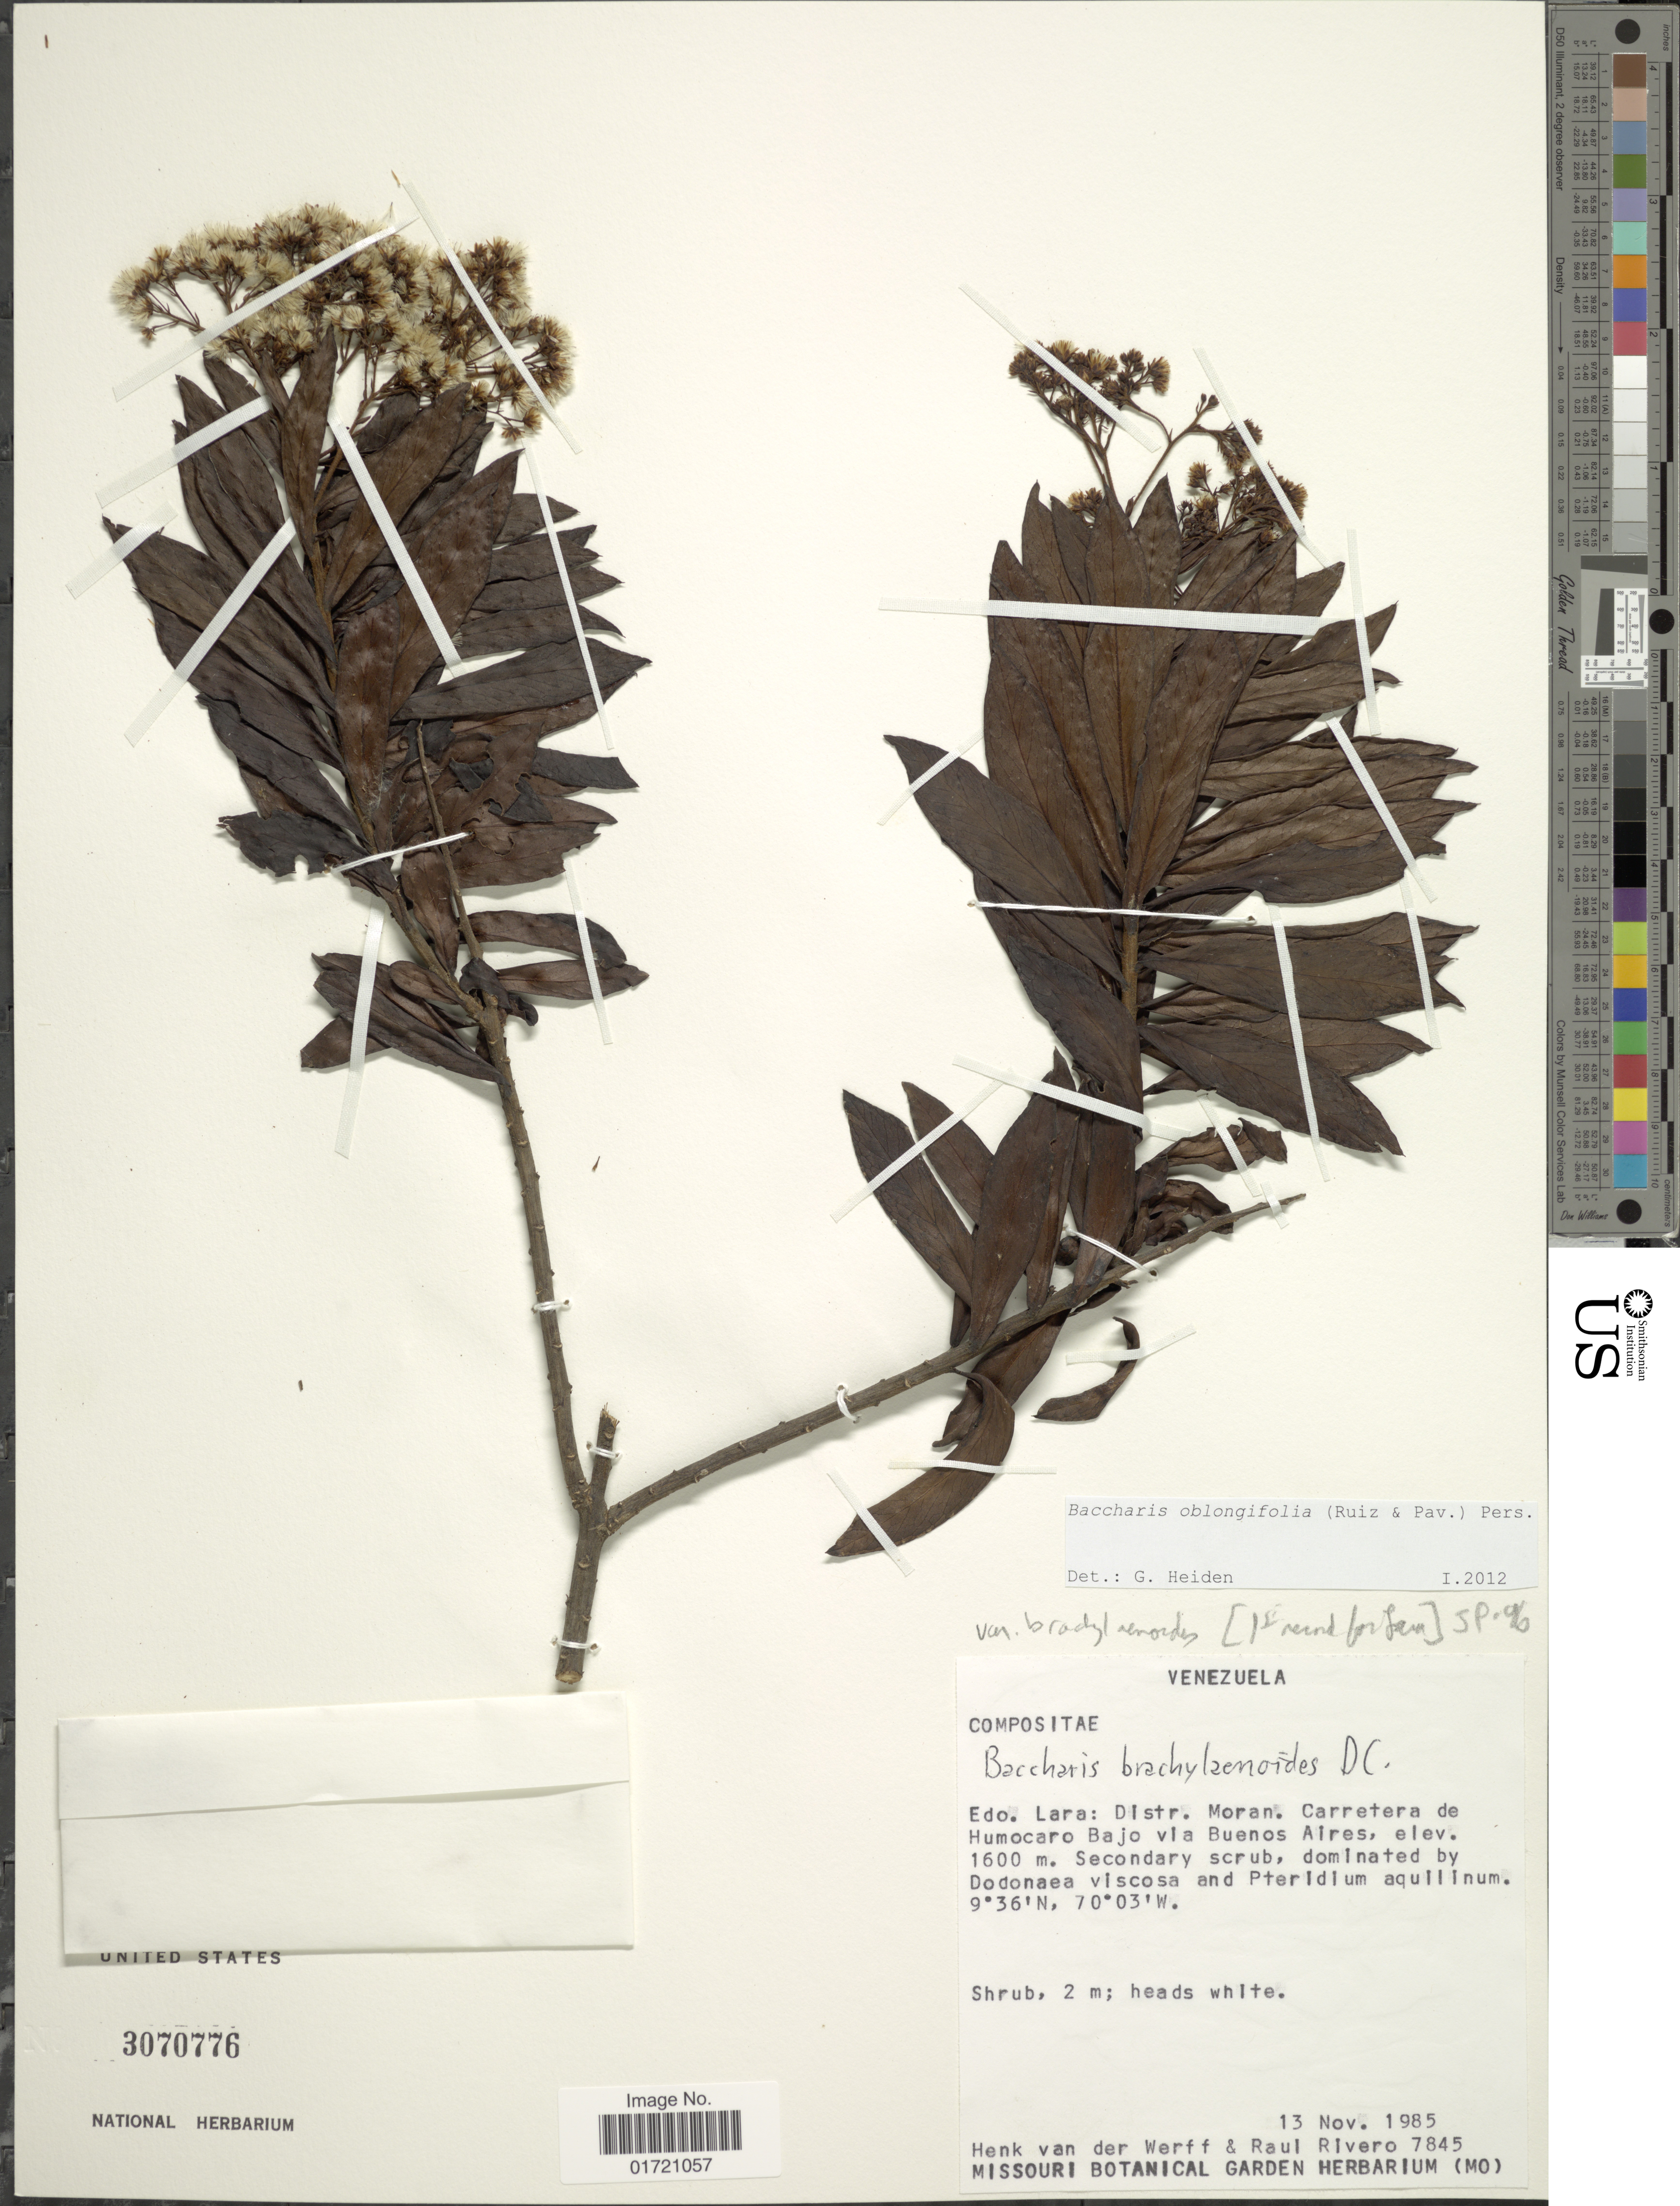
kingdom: Plantae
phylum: Tracheophyta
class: Magnoliopsida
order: Asterales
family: Asteraceae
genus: Baccharis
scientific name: Baccharis oblongifolia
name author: (Ruiz & Pav.) Pers.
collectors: H. van der Werff & R. Rivero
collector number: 7845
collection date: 1985-11-13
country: Venezuela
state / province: Lara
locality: Edo. Lara: Distr. Moran. Carretera de Humocaro Bajo via Buenos Aires.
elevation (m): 1600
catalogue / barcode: US 3070776